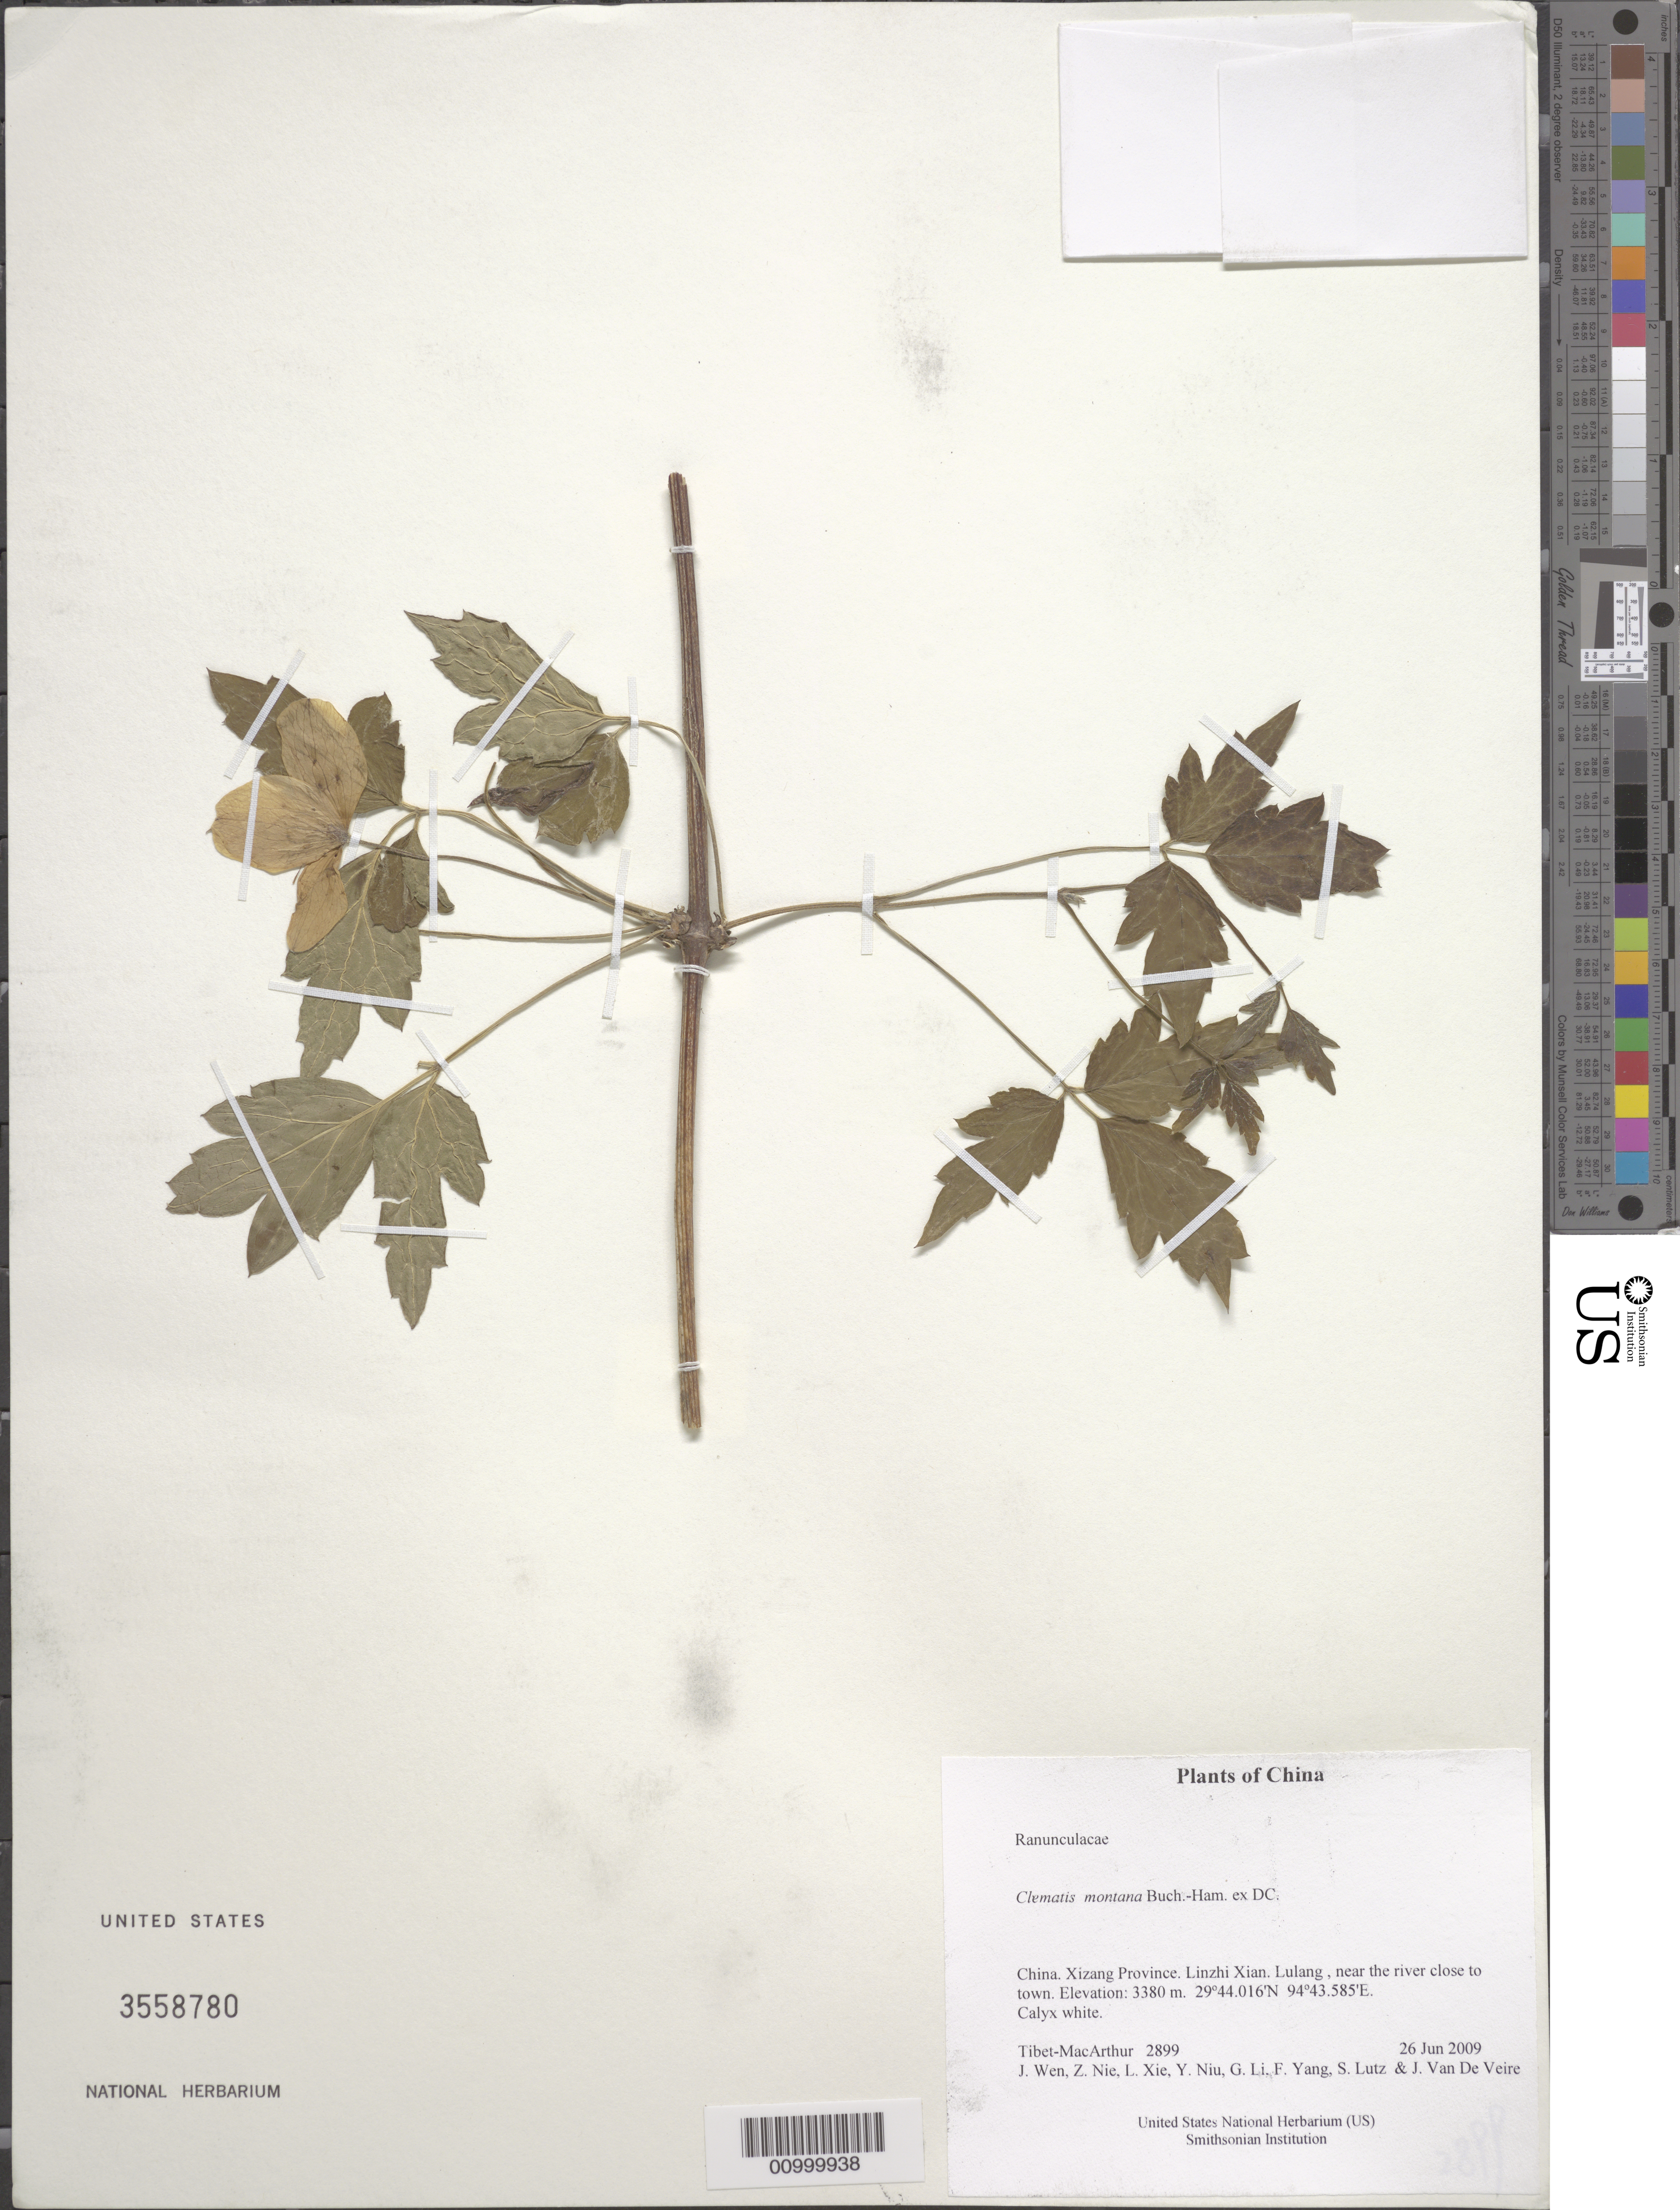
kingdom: Plantae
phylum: Tracheophyta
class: Magnoliopsida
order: Ranunculales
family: Ranunculaceae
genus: Clematis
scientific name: Clematis montana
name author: Buch.-Ham. ex DC.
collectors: Tibet-MacArthur, J. Wen, Z. Nie, L. Xie, Y. Niu, G. Li, F. Yang, S. Lutz & J. Van De Veire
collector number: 2899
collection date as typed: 26 Jun 2009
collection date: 2009-06-26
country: China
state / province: Xizang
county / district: Linzhi Xian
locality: Lulang , near the river close to town.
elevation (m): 3380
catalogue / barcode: US 3558780